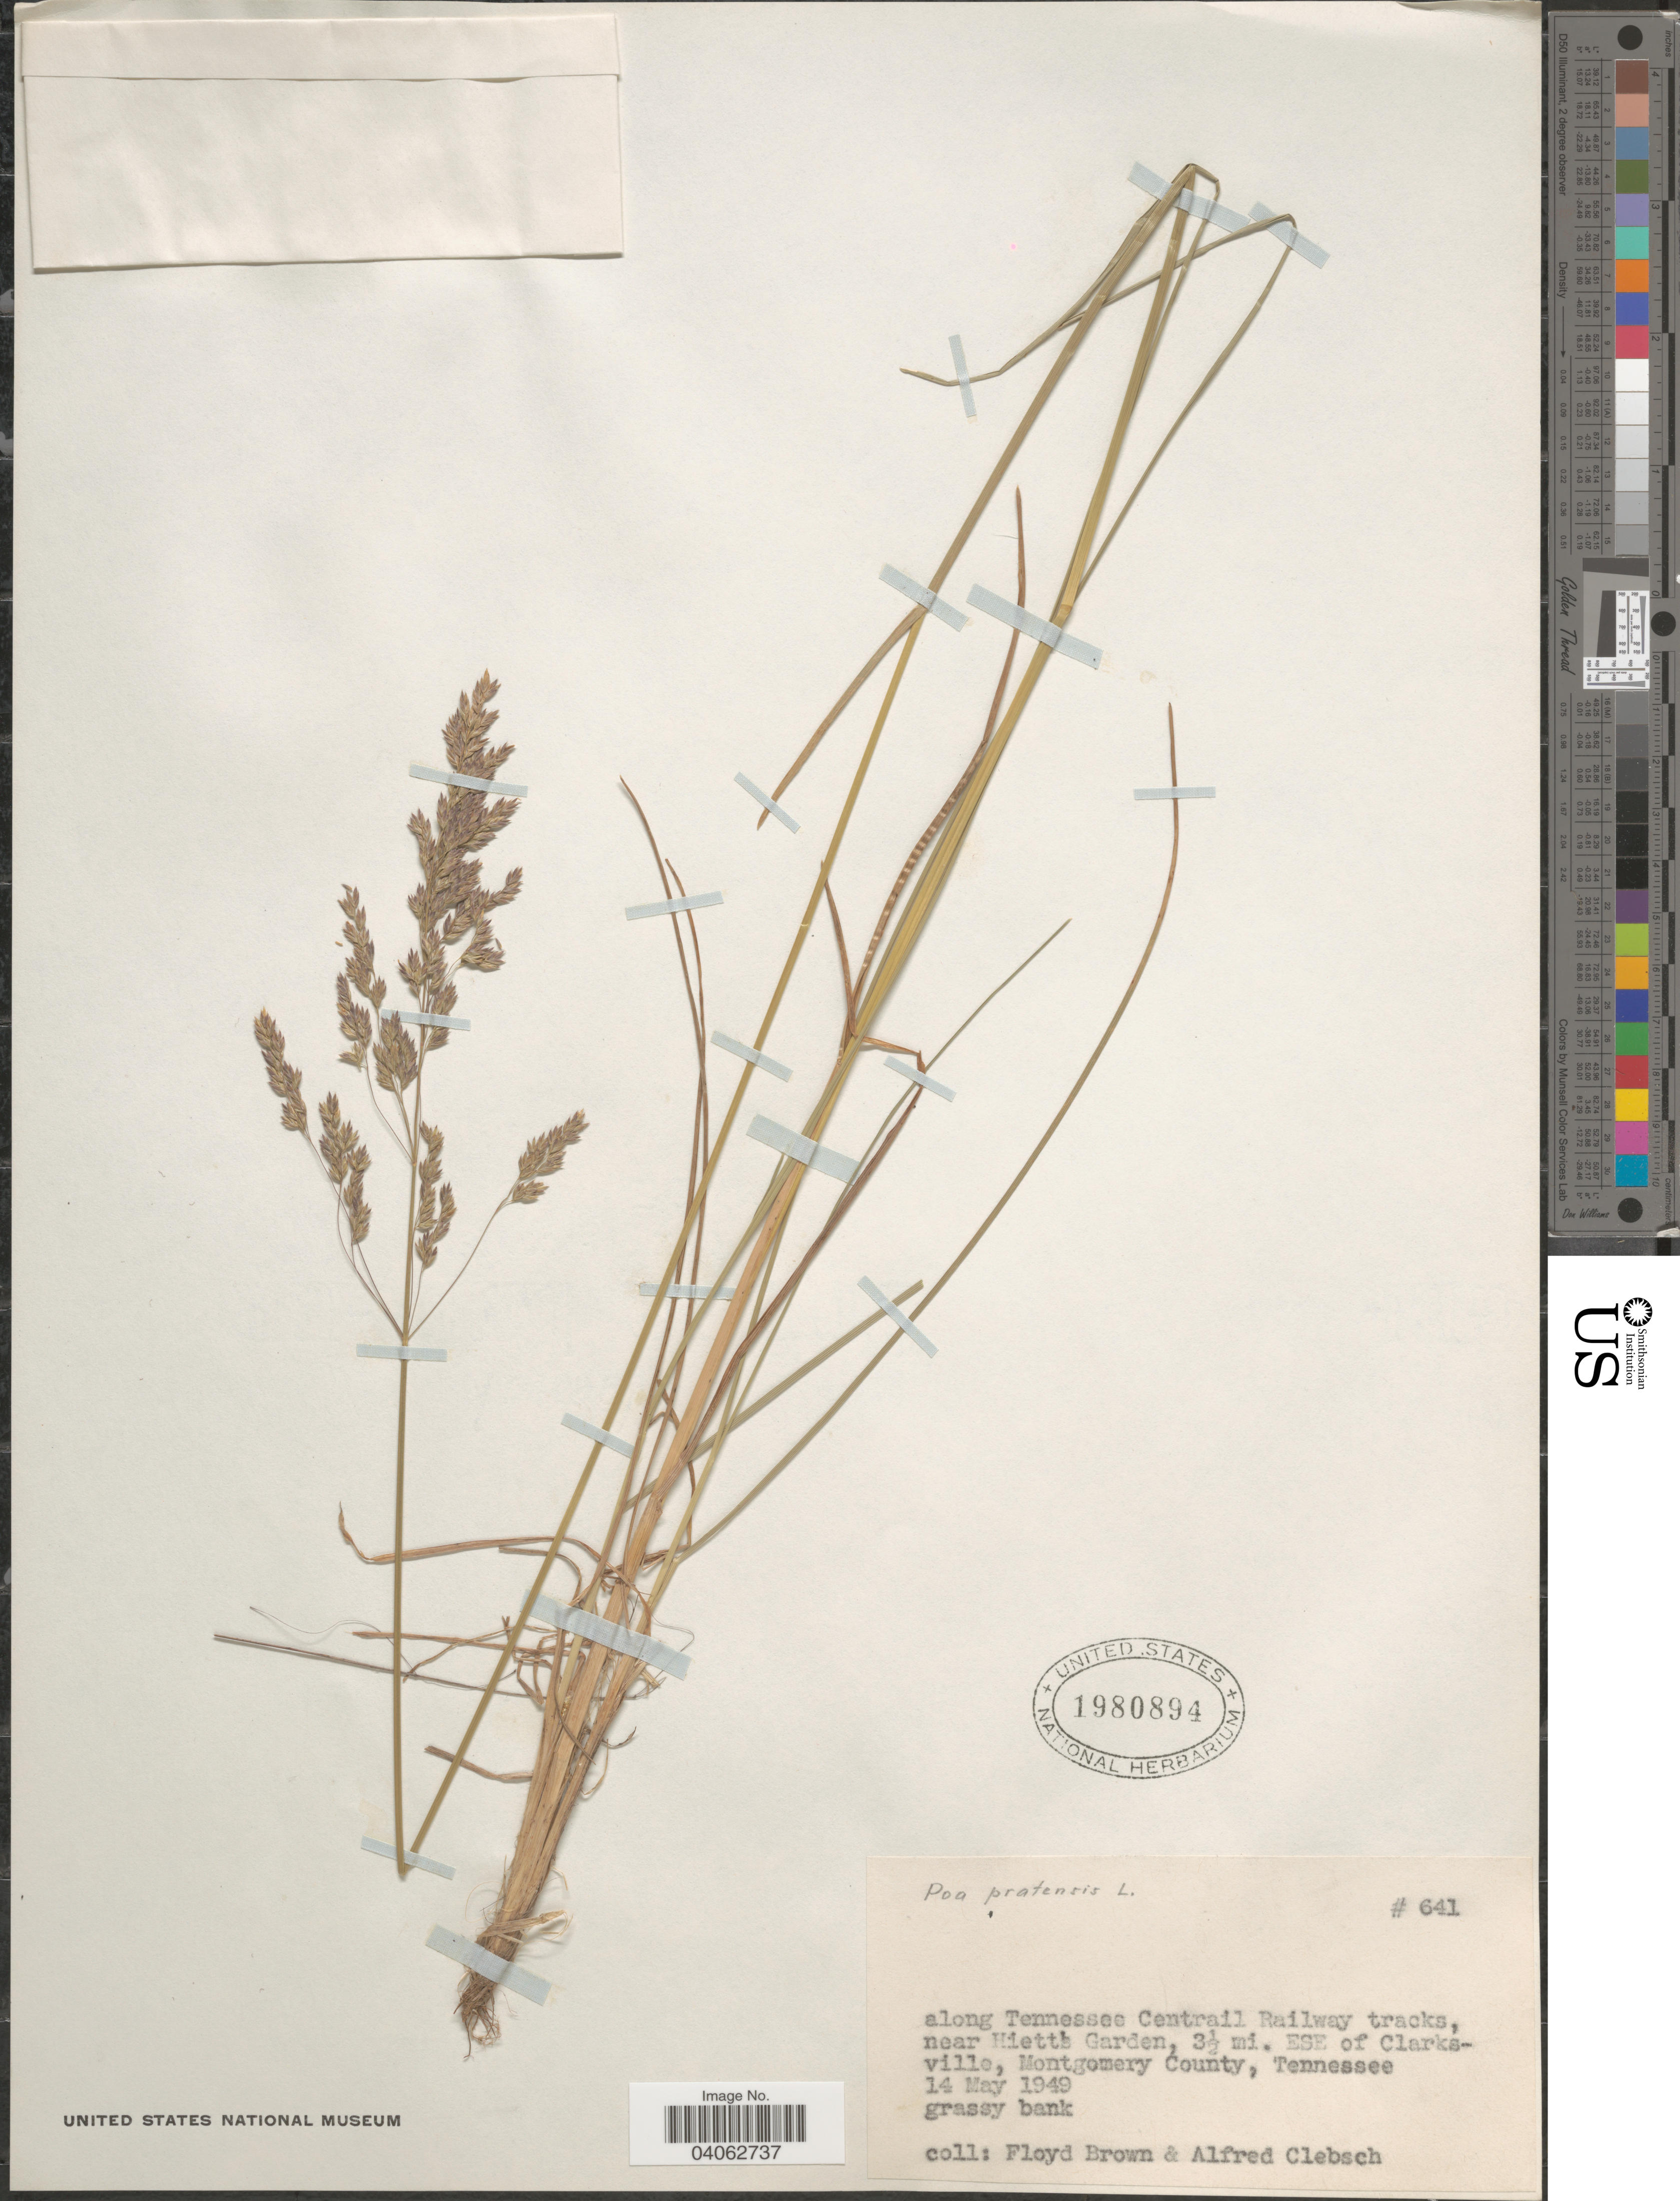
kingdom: Plantae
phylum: Tracheophyta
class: Liliopsida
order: Poales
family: Poaceae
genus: Poa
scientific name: Poa pratensis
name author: L.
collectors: F. Brown & A. Clebsch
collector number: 641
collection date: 1949-05-14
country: United States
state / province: Tennessee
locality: Along Tennessee Centrail Railway tracks, near Hiett's Garden, 3½ mi. ESE of Clarksville, Montgomery County.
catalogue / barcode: US 1980894